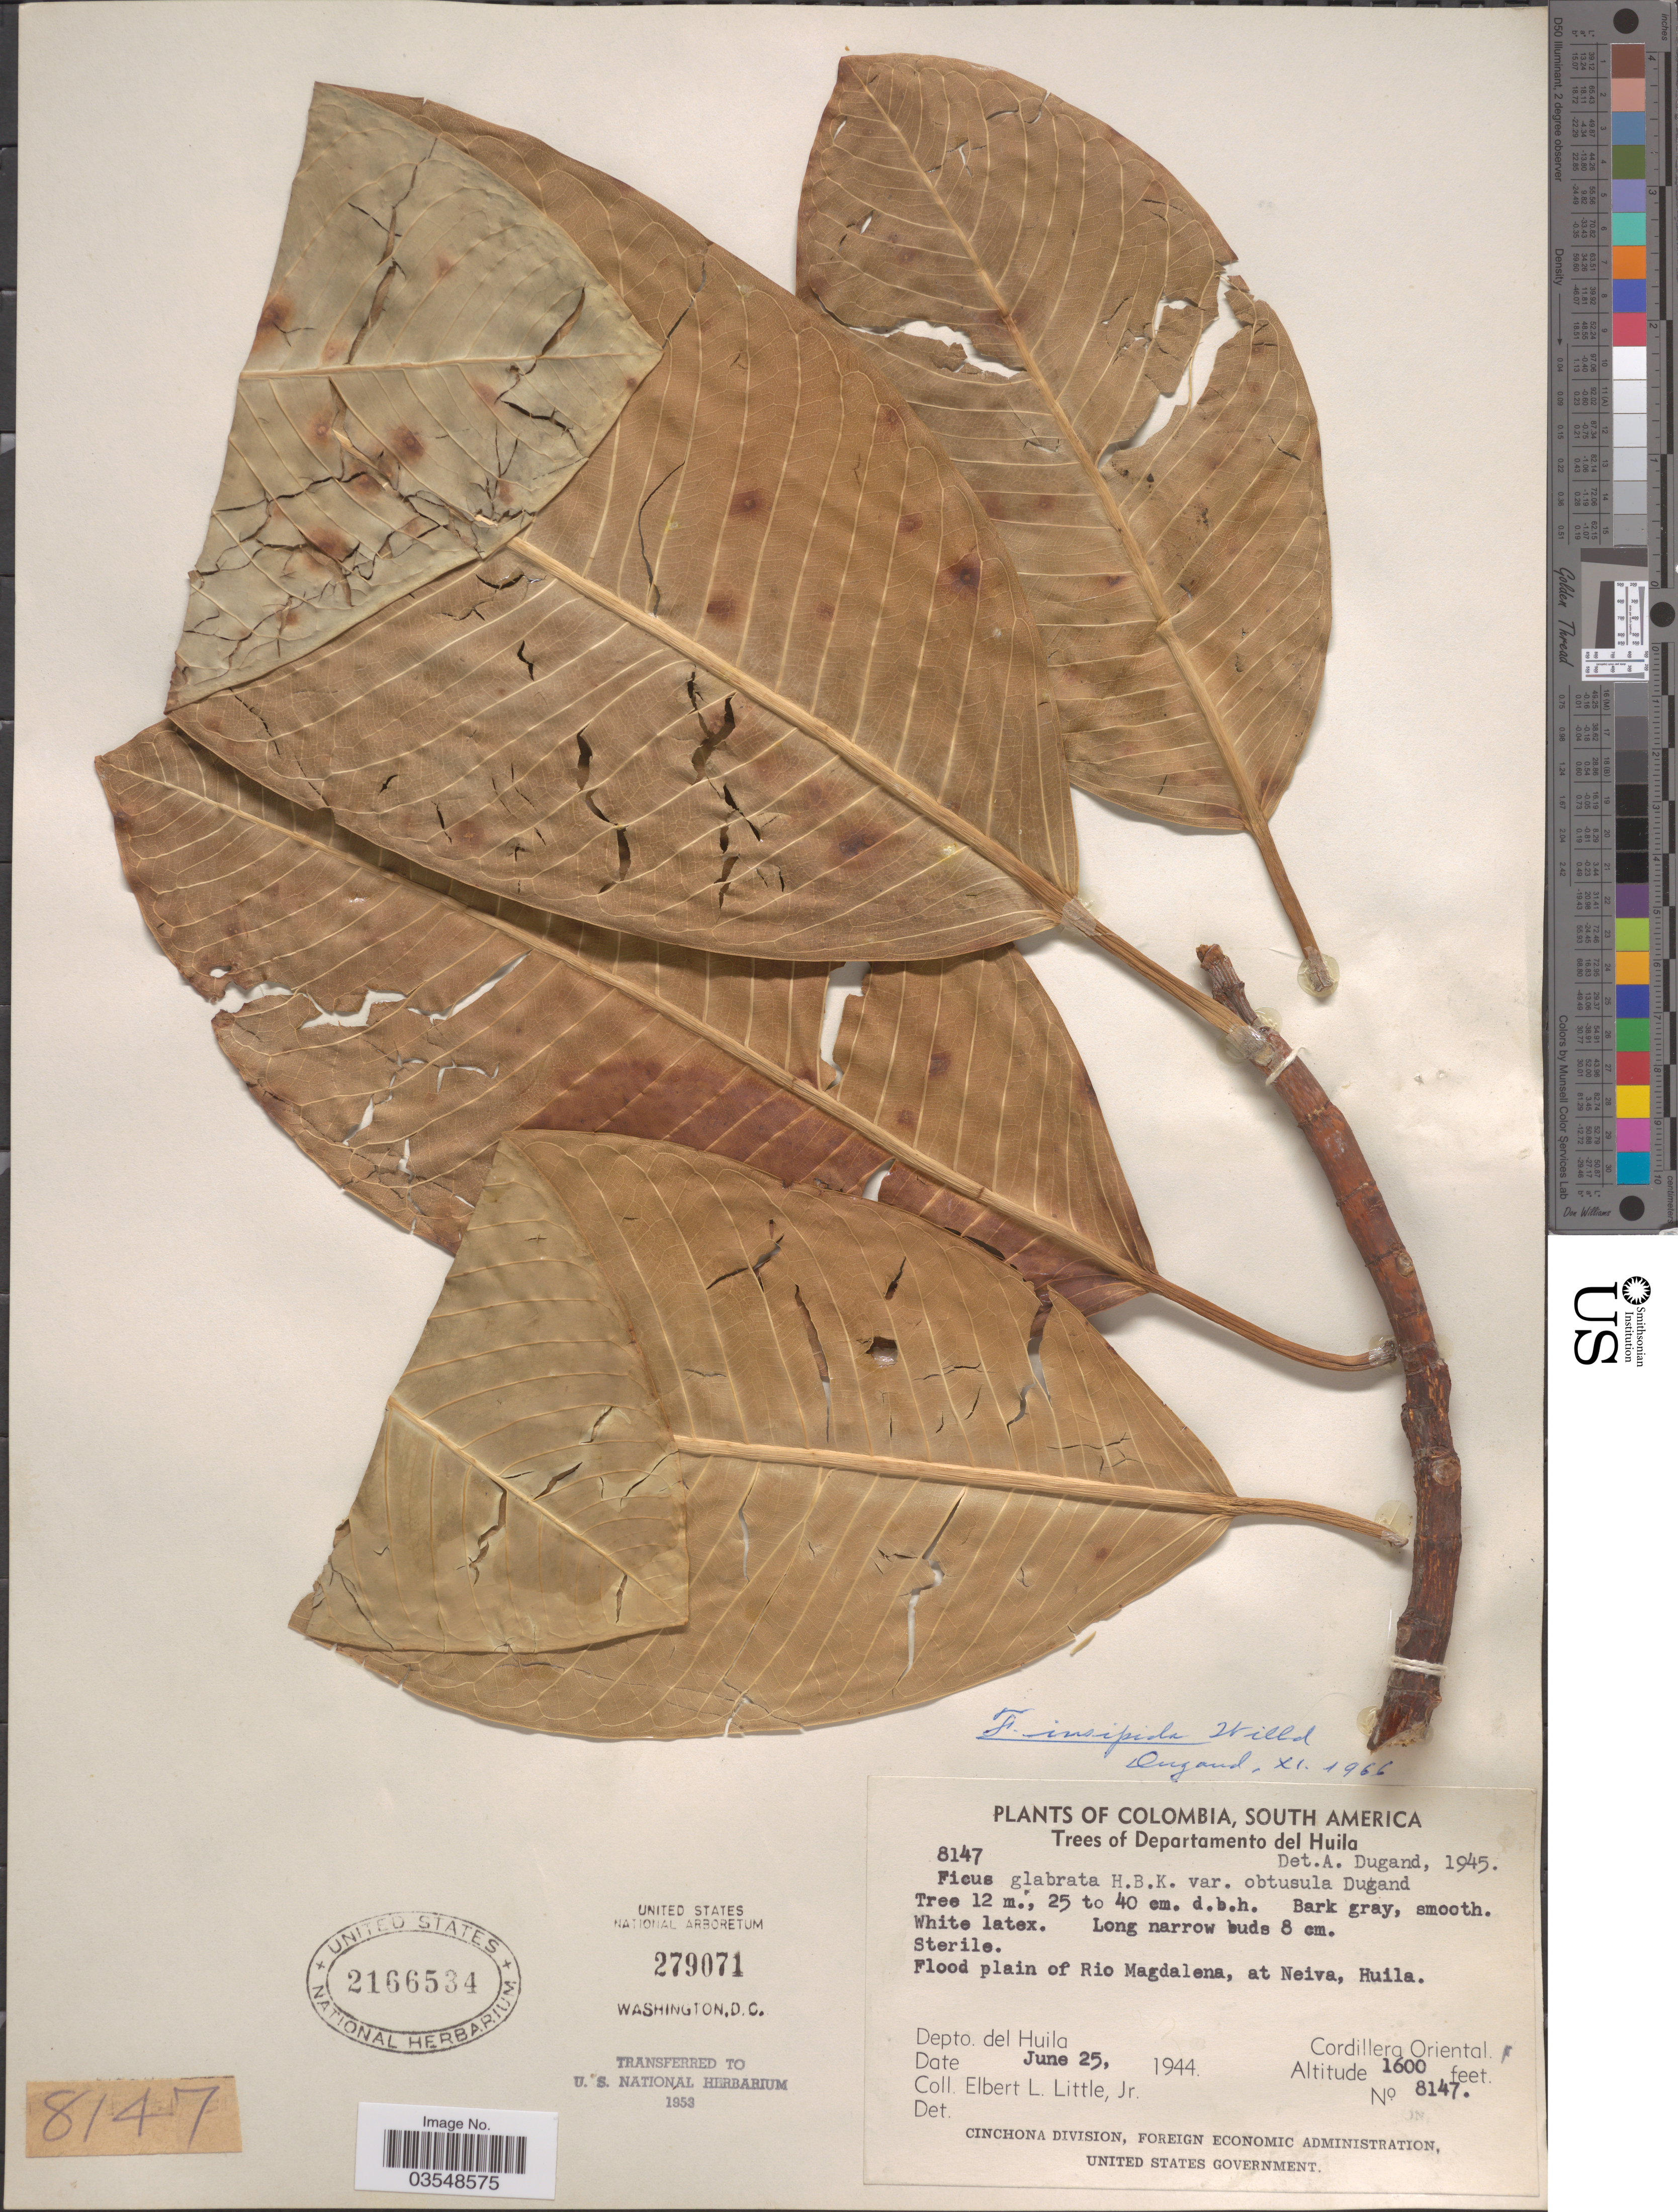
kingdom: Plantae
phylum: Tracheophyta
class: Magnoliopsida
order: Rosales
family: Moraceae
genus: Ficus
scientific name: Ficus glabrata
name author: Kunth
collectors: E. L. Little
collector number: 8147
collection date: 1944-06-25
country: Colombia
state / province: Huila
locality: Departamento del Huila. Flood plain of Rio Magdalena, at Neiva. Cordillera Oriental.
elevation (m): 488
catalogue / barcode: US 2166534